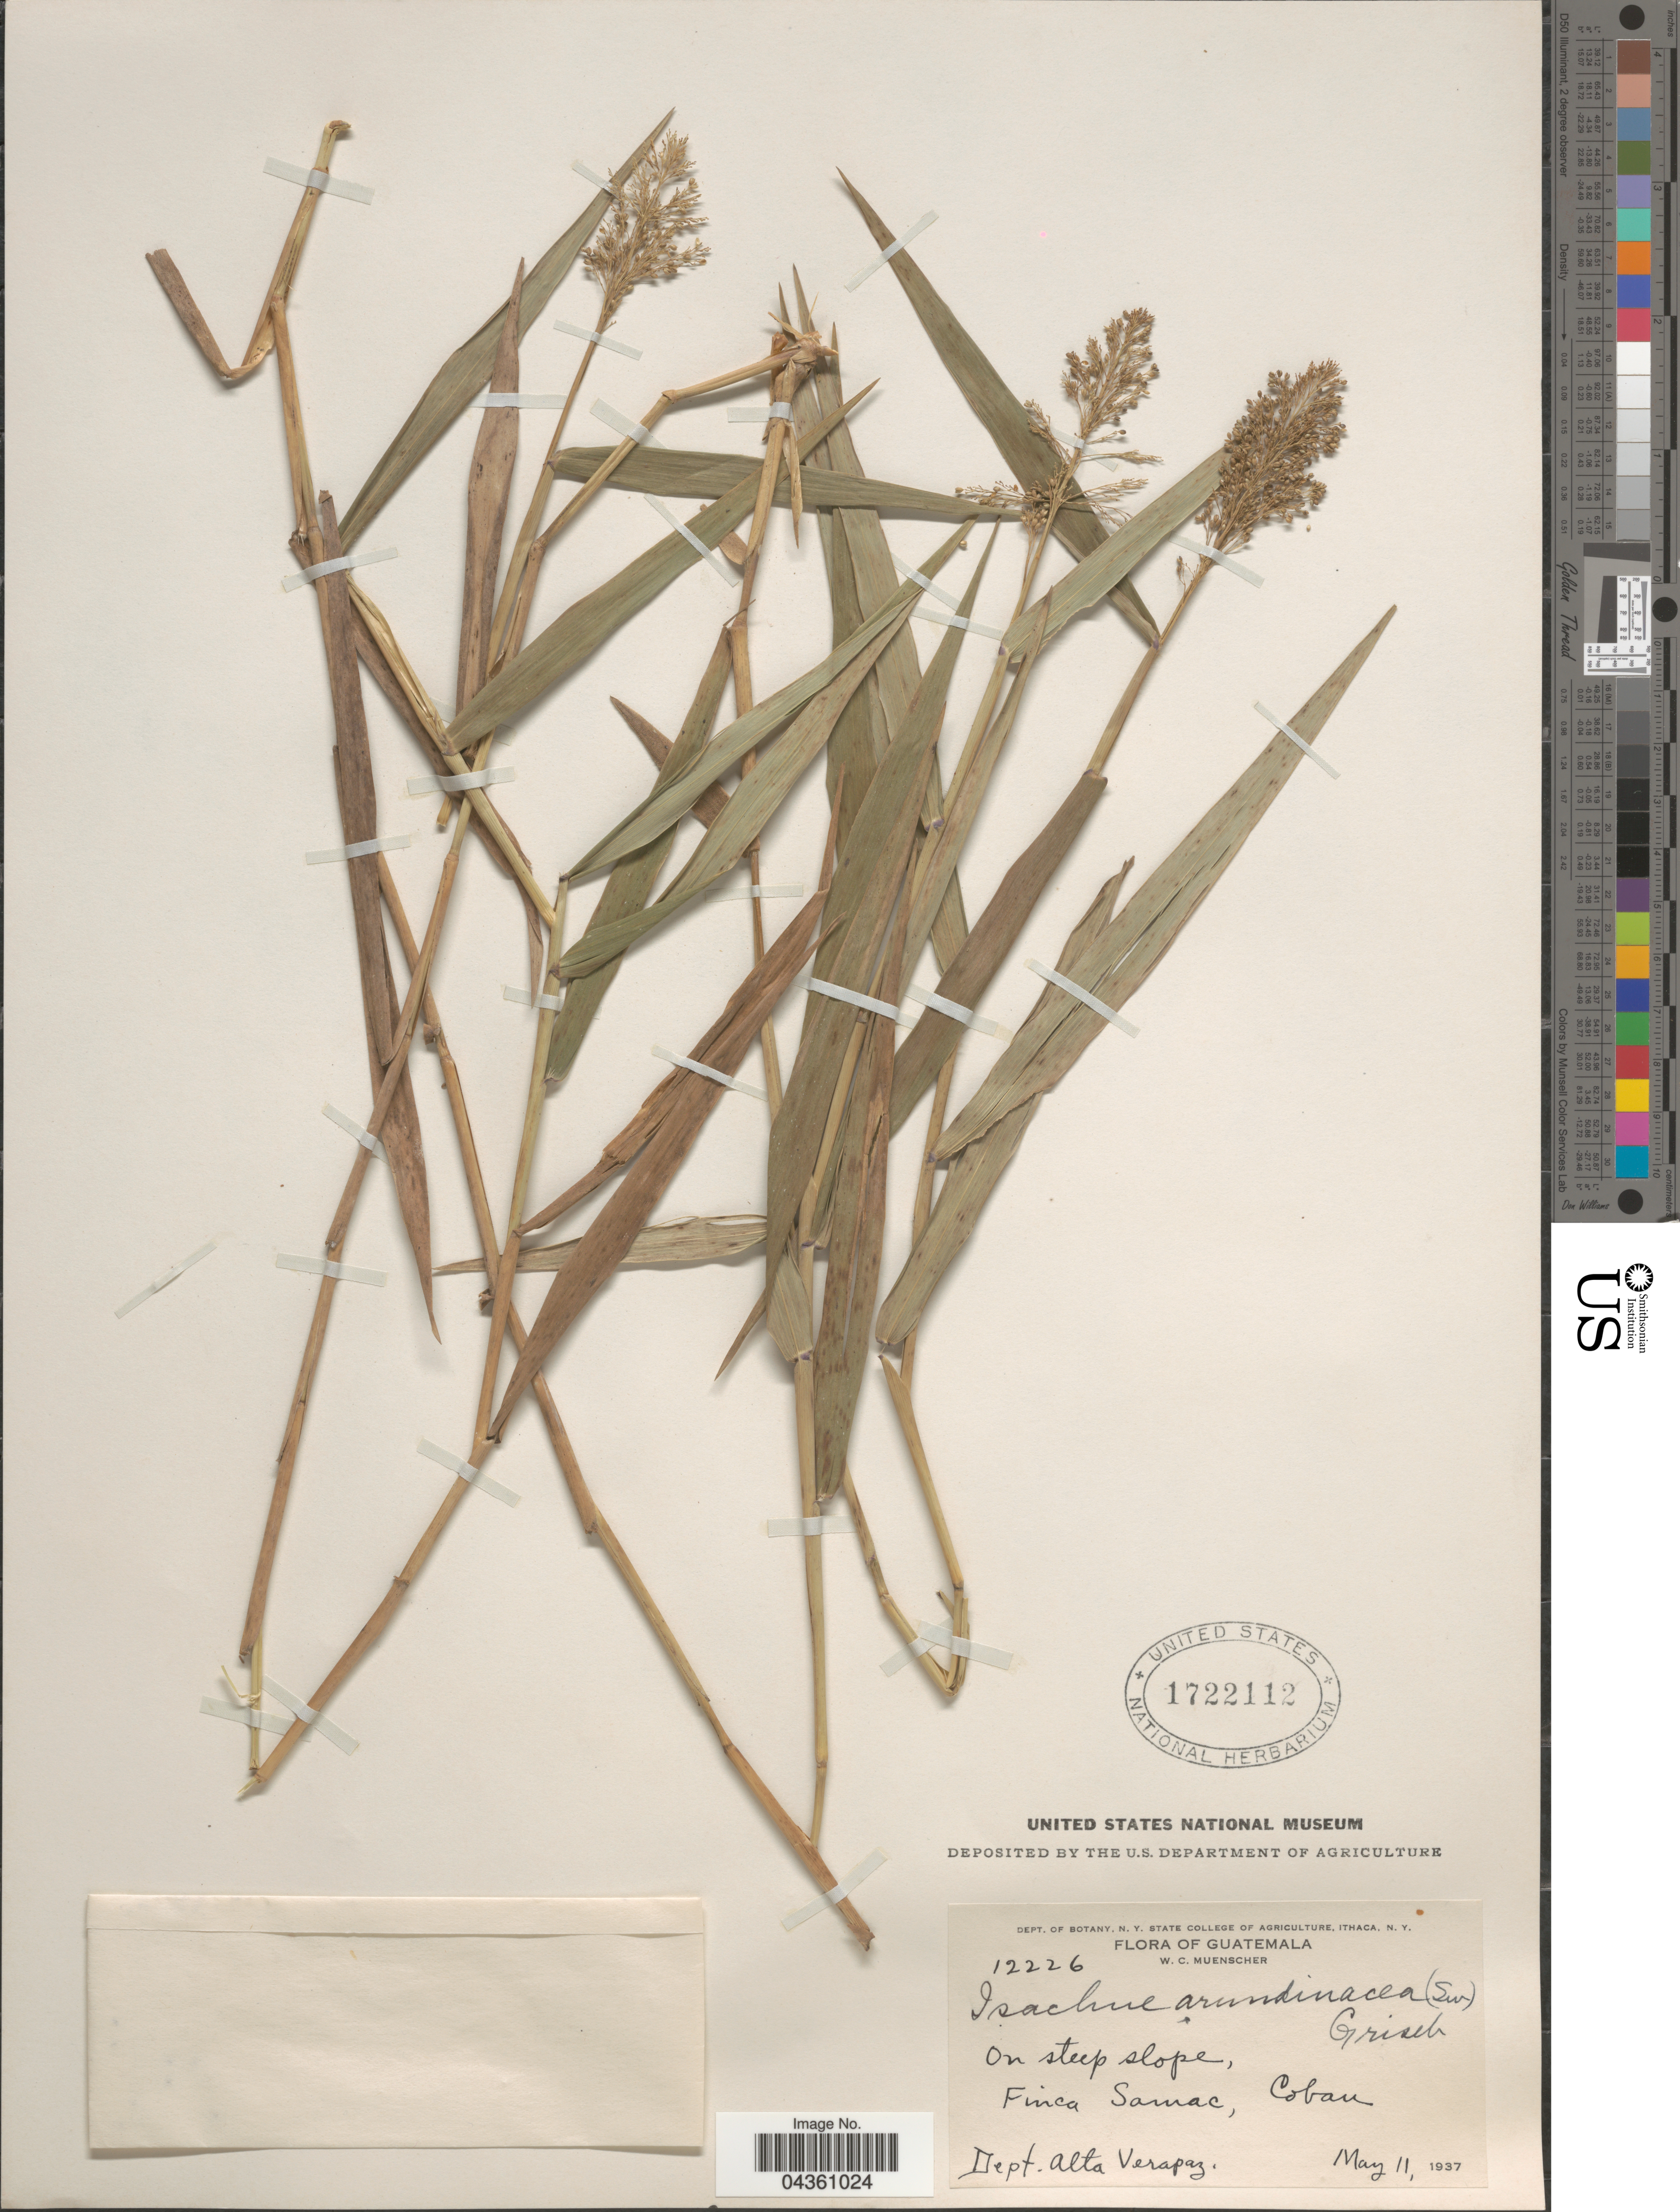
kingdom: Plantae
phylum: Tracheophyta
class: Liliopsida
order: Poales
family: Poaceae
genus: Isachne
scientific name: Isachne arundinacea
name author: (Sw.) Griseb.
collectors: W. Muenscher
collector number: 12226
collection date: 1937-05-11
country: Guatemala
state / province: Alta Verapaz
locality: Finca Samac, Coban. Dept. Alta Verapaz.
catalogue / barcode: US 1722112